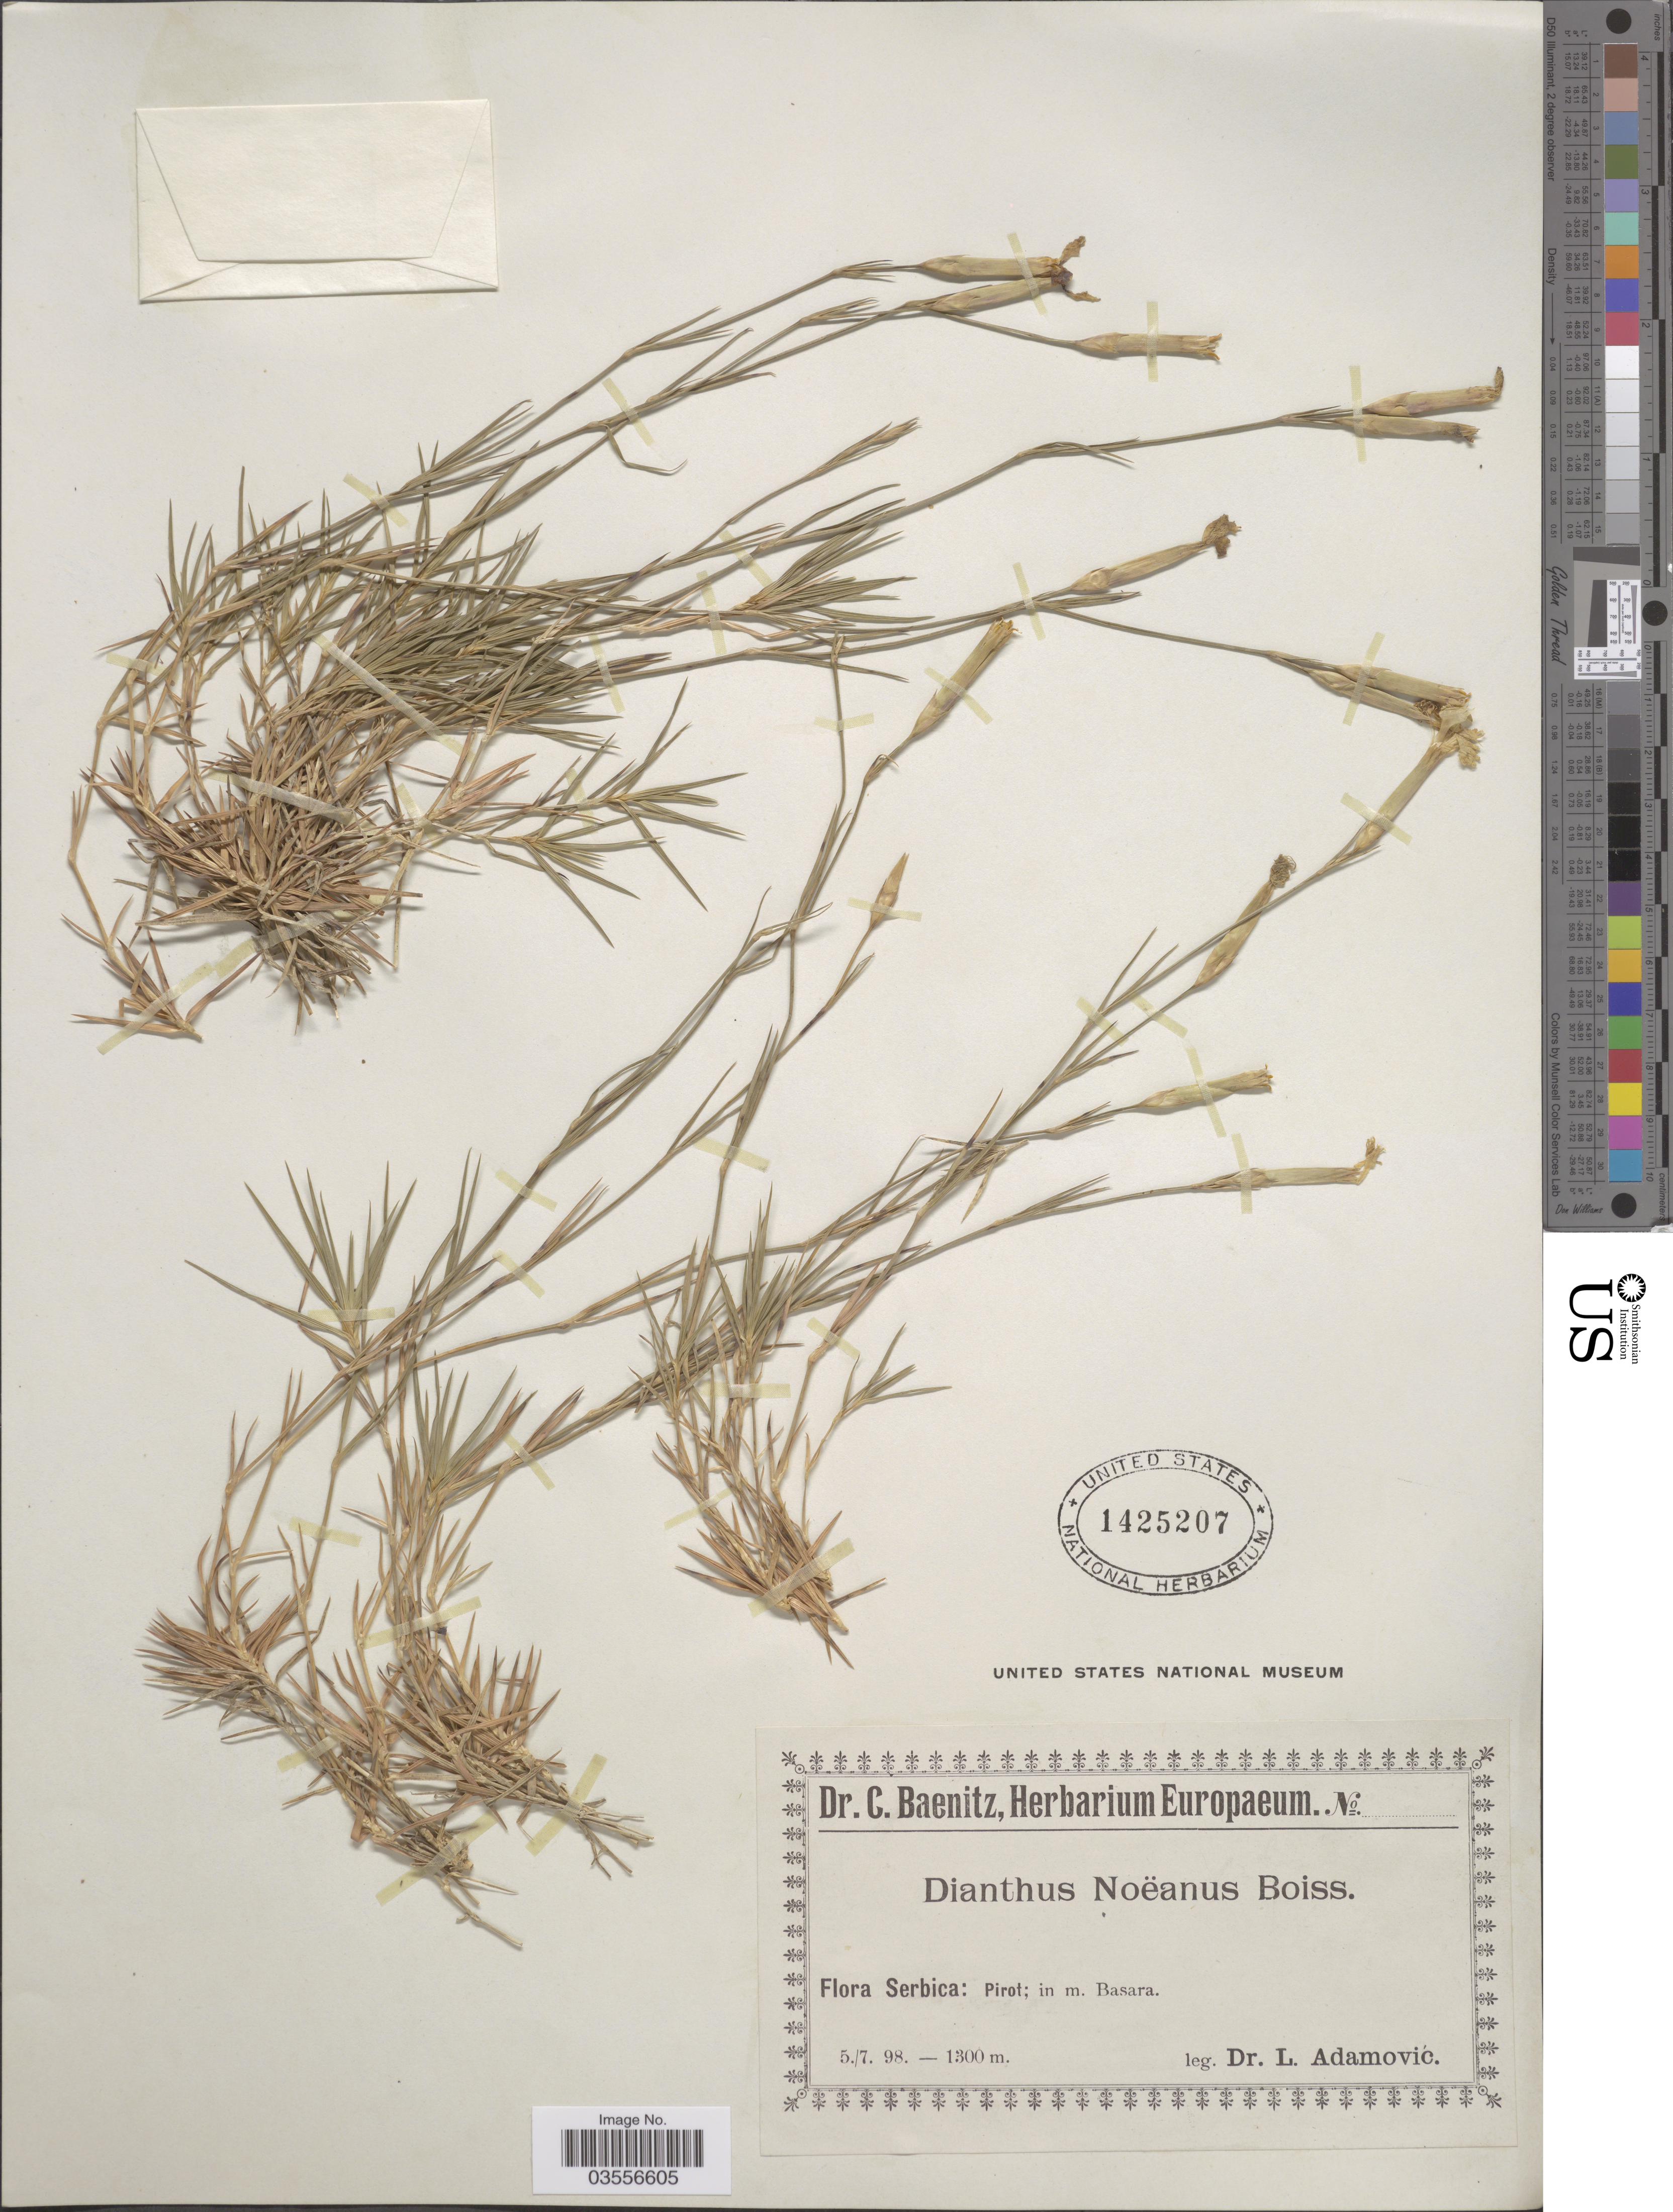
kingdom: Plantae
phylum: Tracheophyta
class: Magnoliopsida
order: Caryophyllales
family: Caryophyllaceae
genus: Dianthus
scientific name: Dianthus noeanus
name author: Boiss.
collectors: L. Adamović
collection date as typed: Transcribed d/m/y: 5/7/98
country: Serbia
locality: Serbica: Pirot; in m. Basara.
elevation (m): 1300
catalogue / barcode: US 1425207